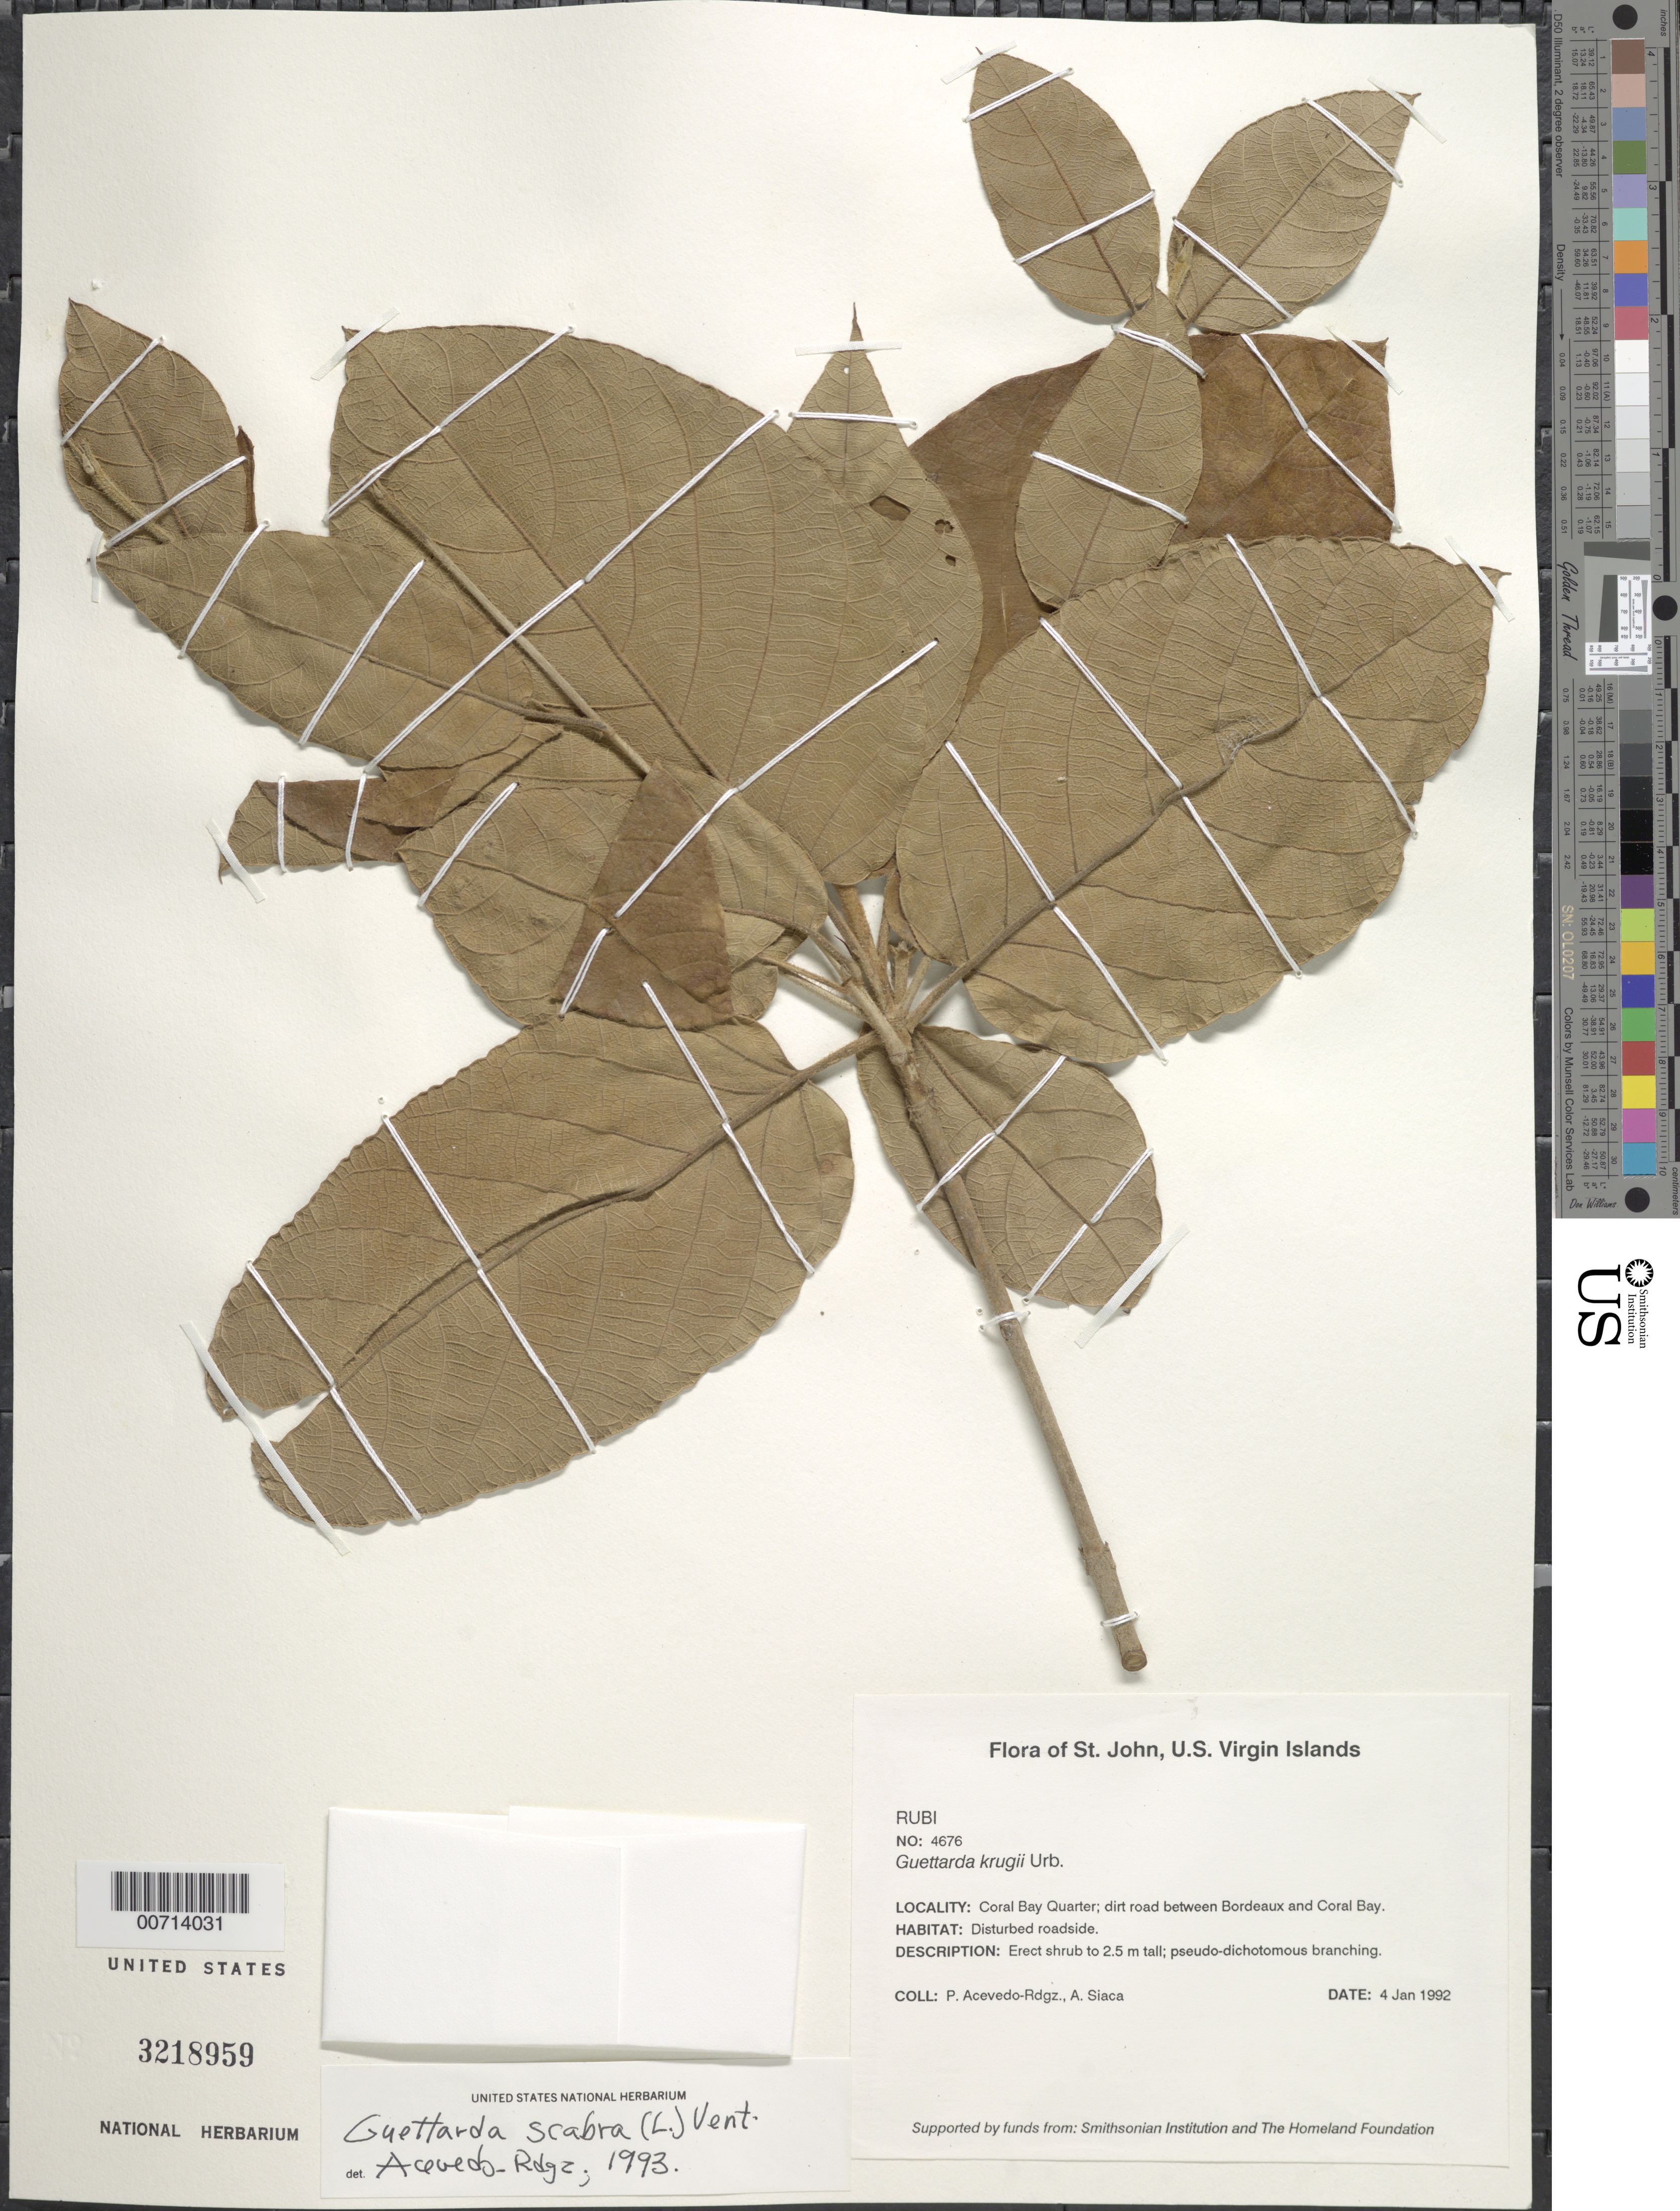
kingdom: Plantae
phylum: Tracheophyta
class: Magnoliopsida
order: Gentianales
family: Rubiaceae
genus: Guettarda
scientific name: Guettarda scabra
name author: (L.) Vent.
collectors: P. Acevedo-Rodr. & A. Siaca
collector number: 4676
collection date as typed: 04 Jan 1992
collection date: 1992-01-04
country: U.S. Virgin Islands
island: St. John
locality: Coral Bay Quarter; dirt road between Bordeaux and Coral Bay.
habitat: Disturbed roadside.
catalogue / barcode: US 3218959